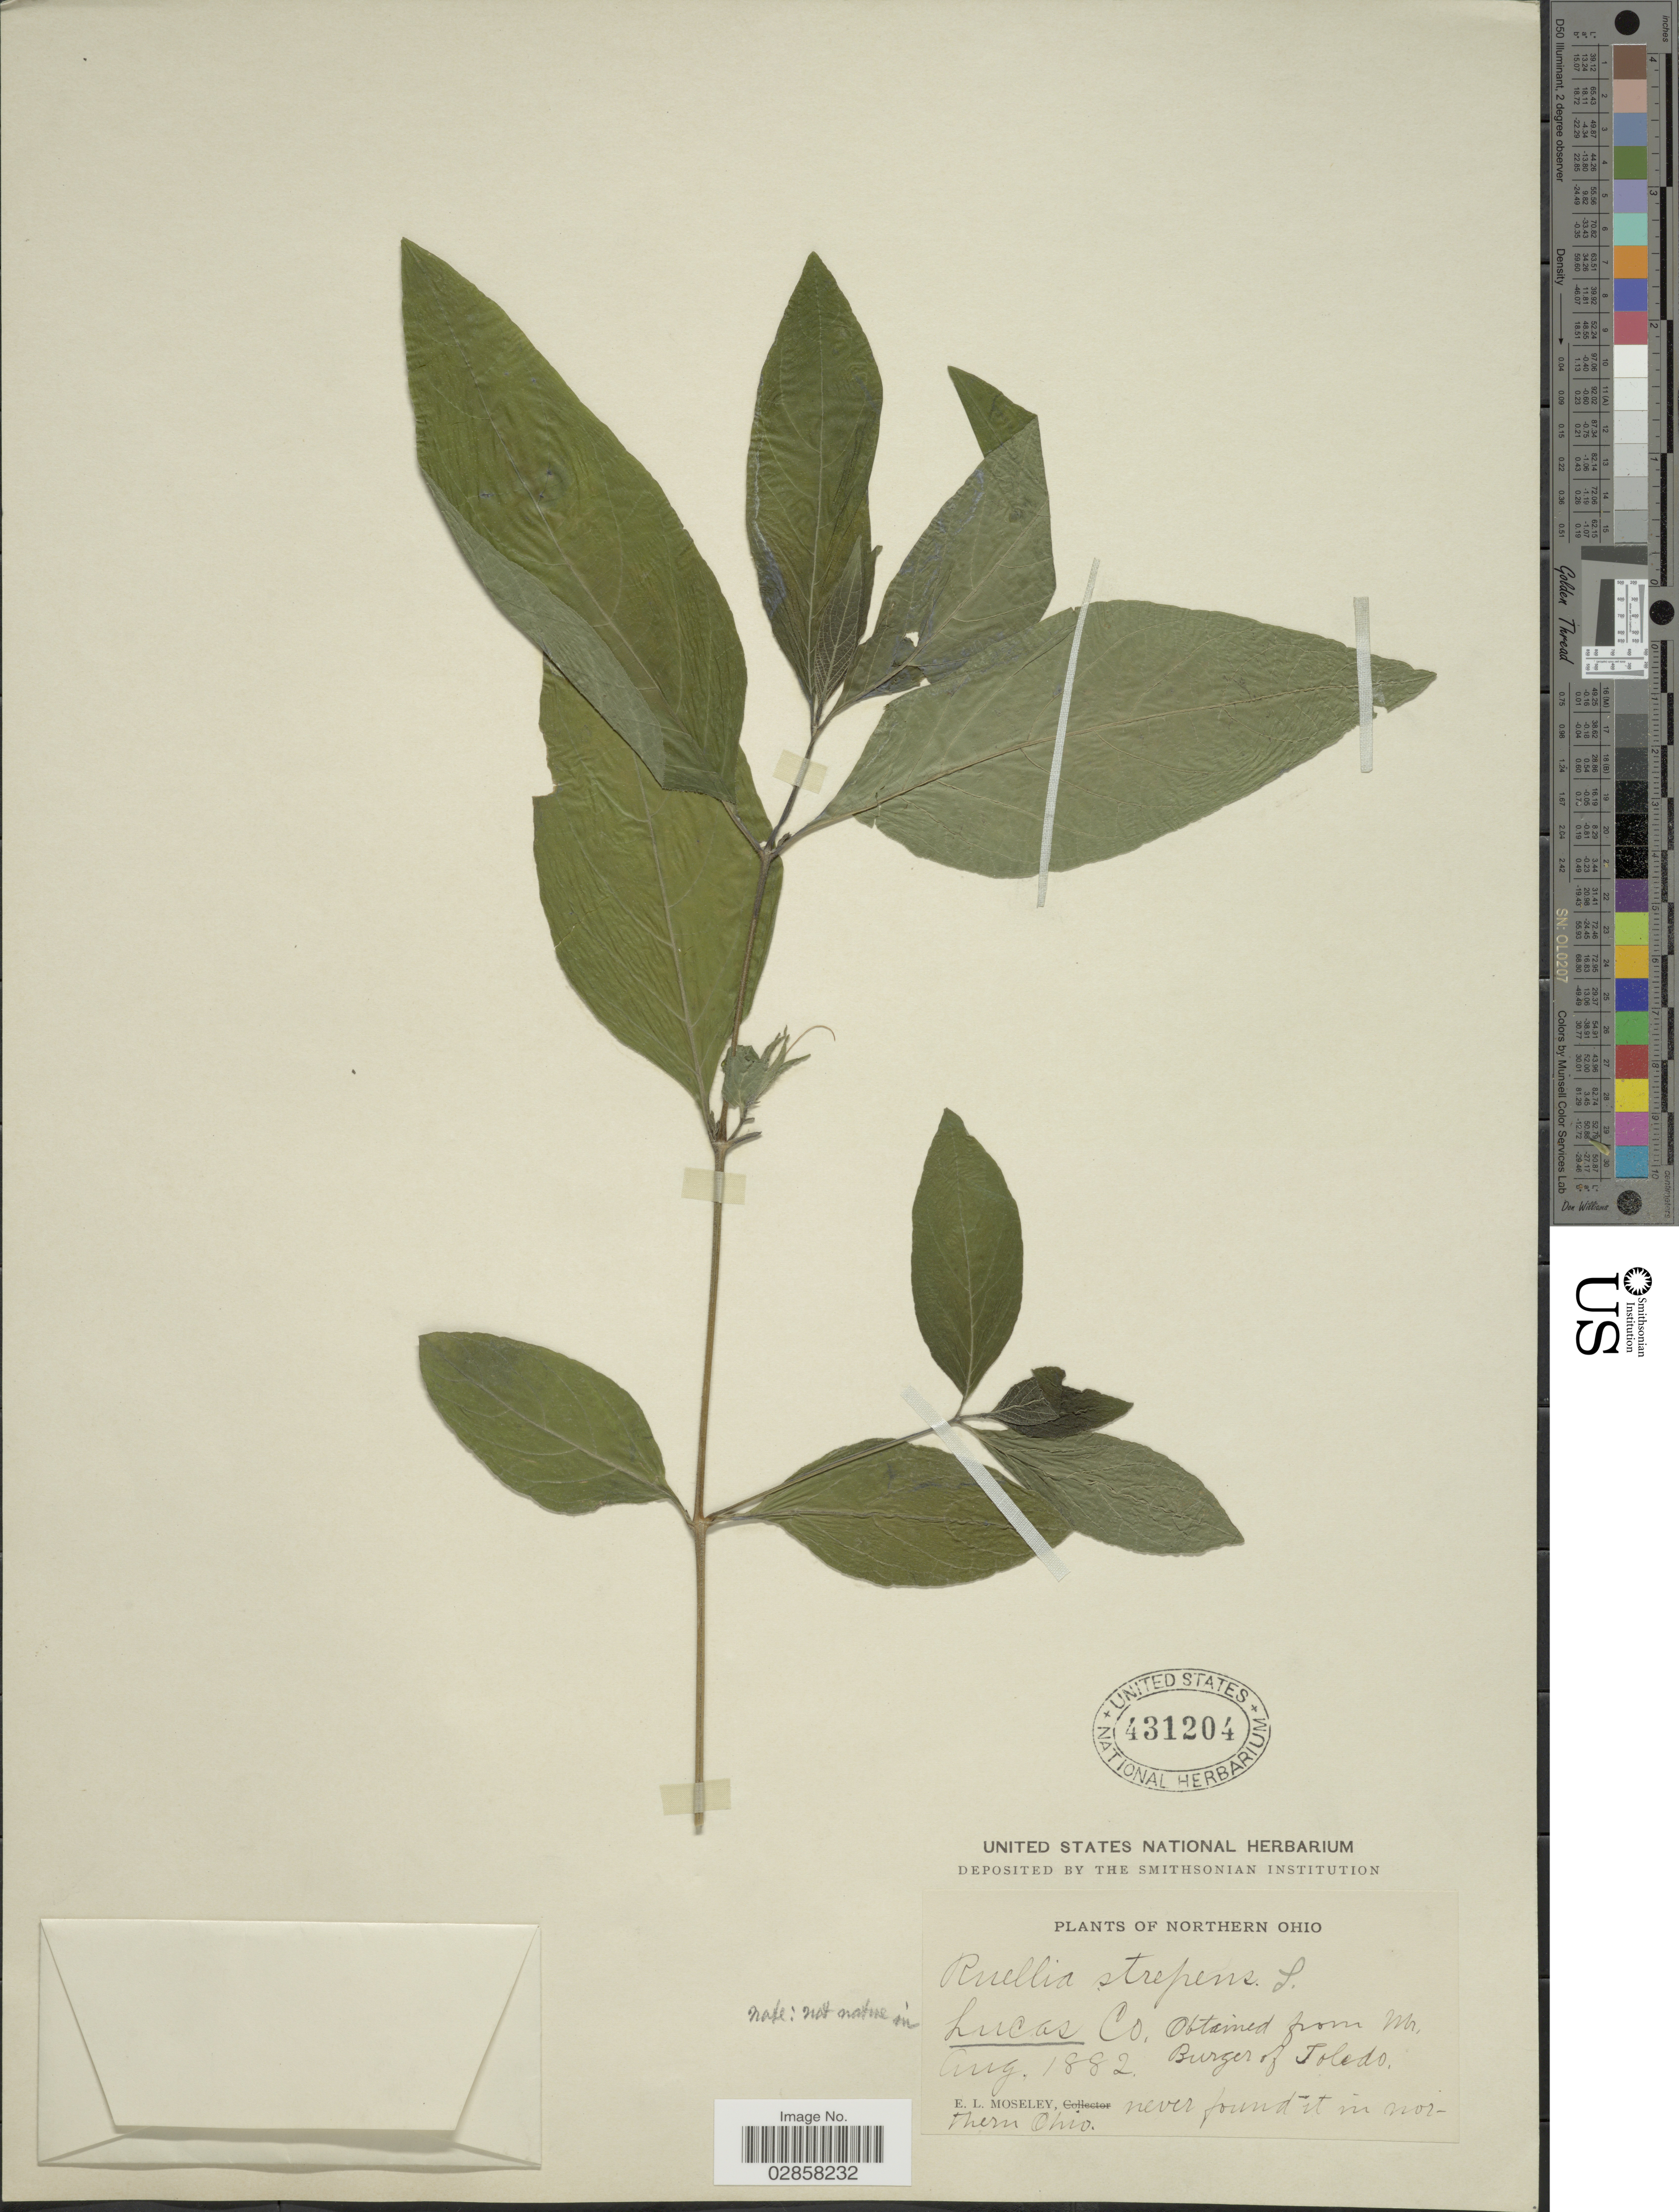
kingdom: Plantae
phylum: Tracheophyta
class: Magnoliopsida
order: Lamiales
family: Acanthaceae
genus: Ruellia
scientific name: Ruellia strepens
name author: L.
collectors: E. Moseley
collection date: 1882-08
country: United States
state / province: Ohio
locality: Northern Ohio. Lucas Co., Obtained from Mr. Burger of Toledo.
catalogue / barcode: US 431204